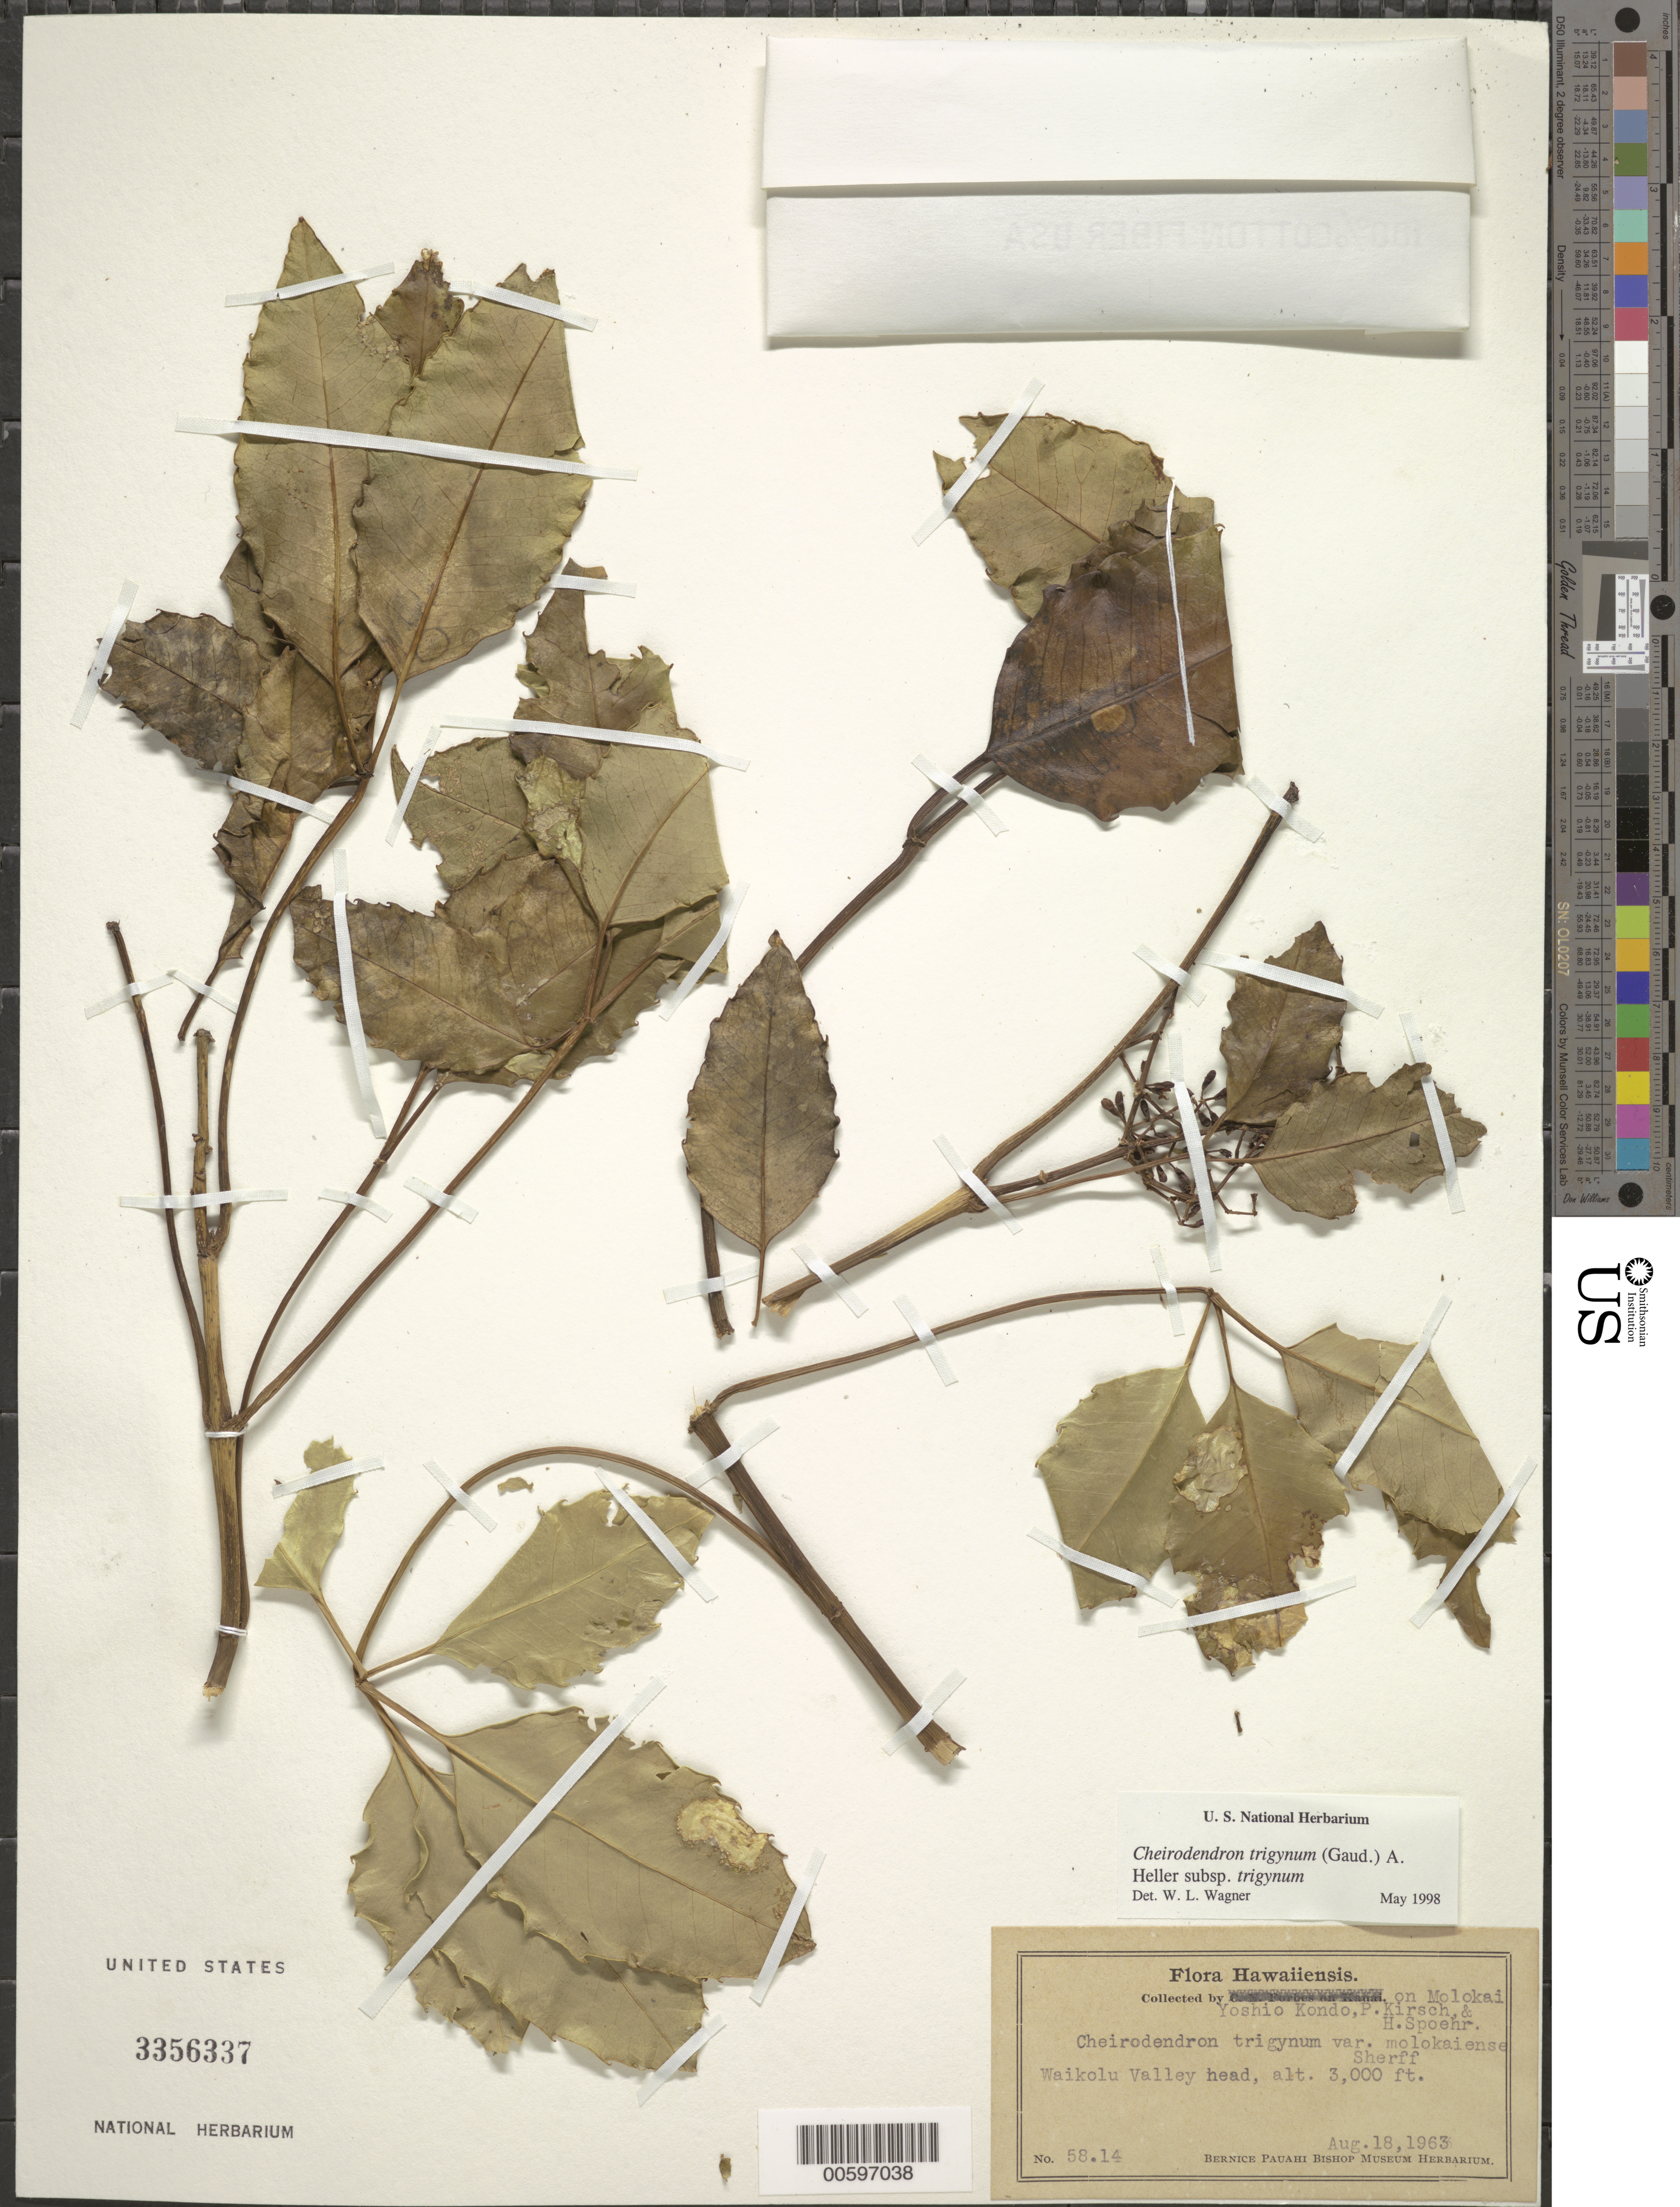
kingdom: Plantae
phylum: Tracheophyta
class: Magnoliopsida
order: Apiales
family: Araliaceae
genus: Cheirodendron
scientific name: Cheirodendron trigynum subsp. trigynum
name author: (Gaudich.) A. Heller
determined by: Wagner, W. L., (BOT), Smithsonian Institution - National Museum of Natural History (UNITED STATES)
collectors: Y. Kondo, P. Kirsch & H. Spoehr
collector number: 58.14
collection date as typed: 18 Aug 1963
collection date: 1963-08-18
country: United States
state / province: Hawaii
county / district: Maui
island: Moloka'i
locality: Waikolu Valley head.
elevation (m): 914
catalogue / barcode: US 3356337